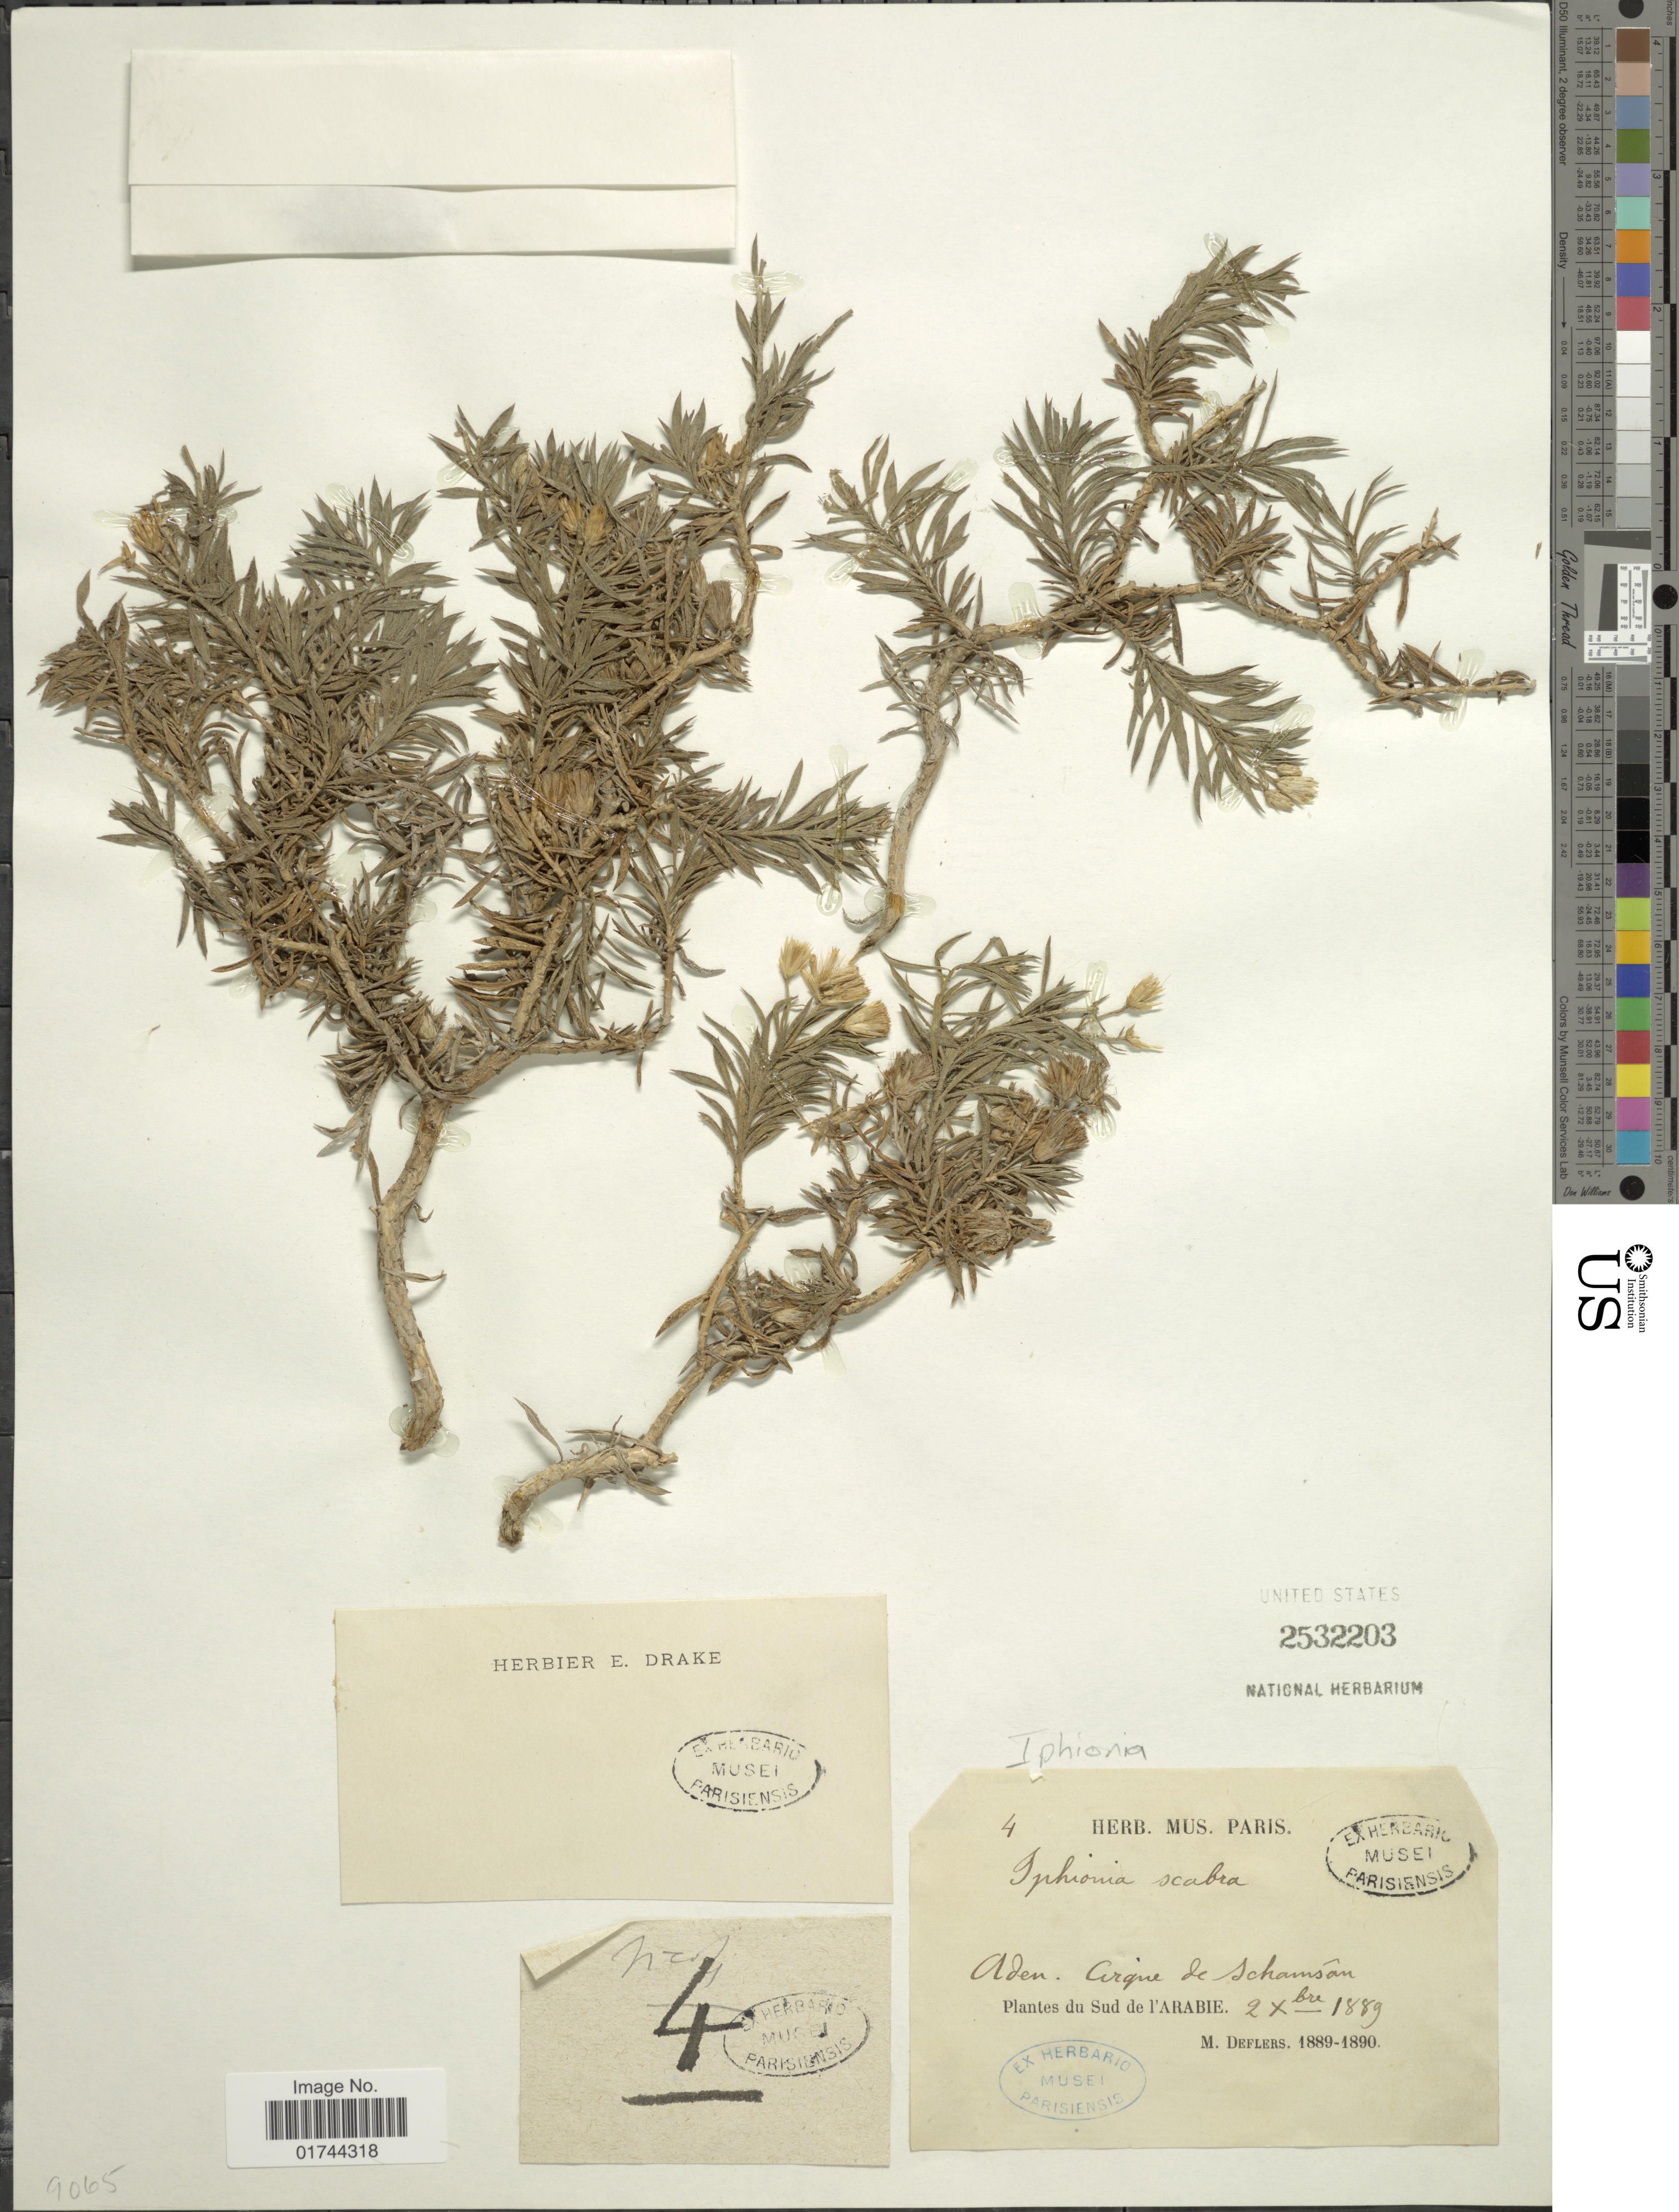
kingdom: Plantae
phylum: Tracheophyta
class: Magnoliopsida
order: Asterales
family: Asteraceae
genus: Iphiona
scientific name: Iphiona scabra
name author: DC.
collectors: -. Deflers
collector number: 4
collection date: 1889-10-02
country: Saudi Arabia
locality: Sud de L'Arabie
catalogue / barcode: US 2532203